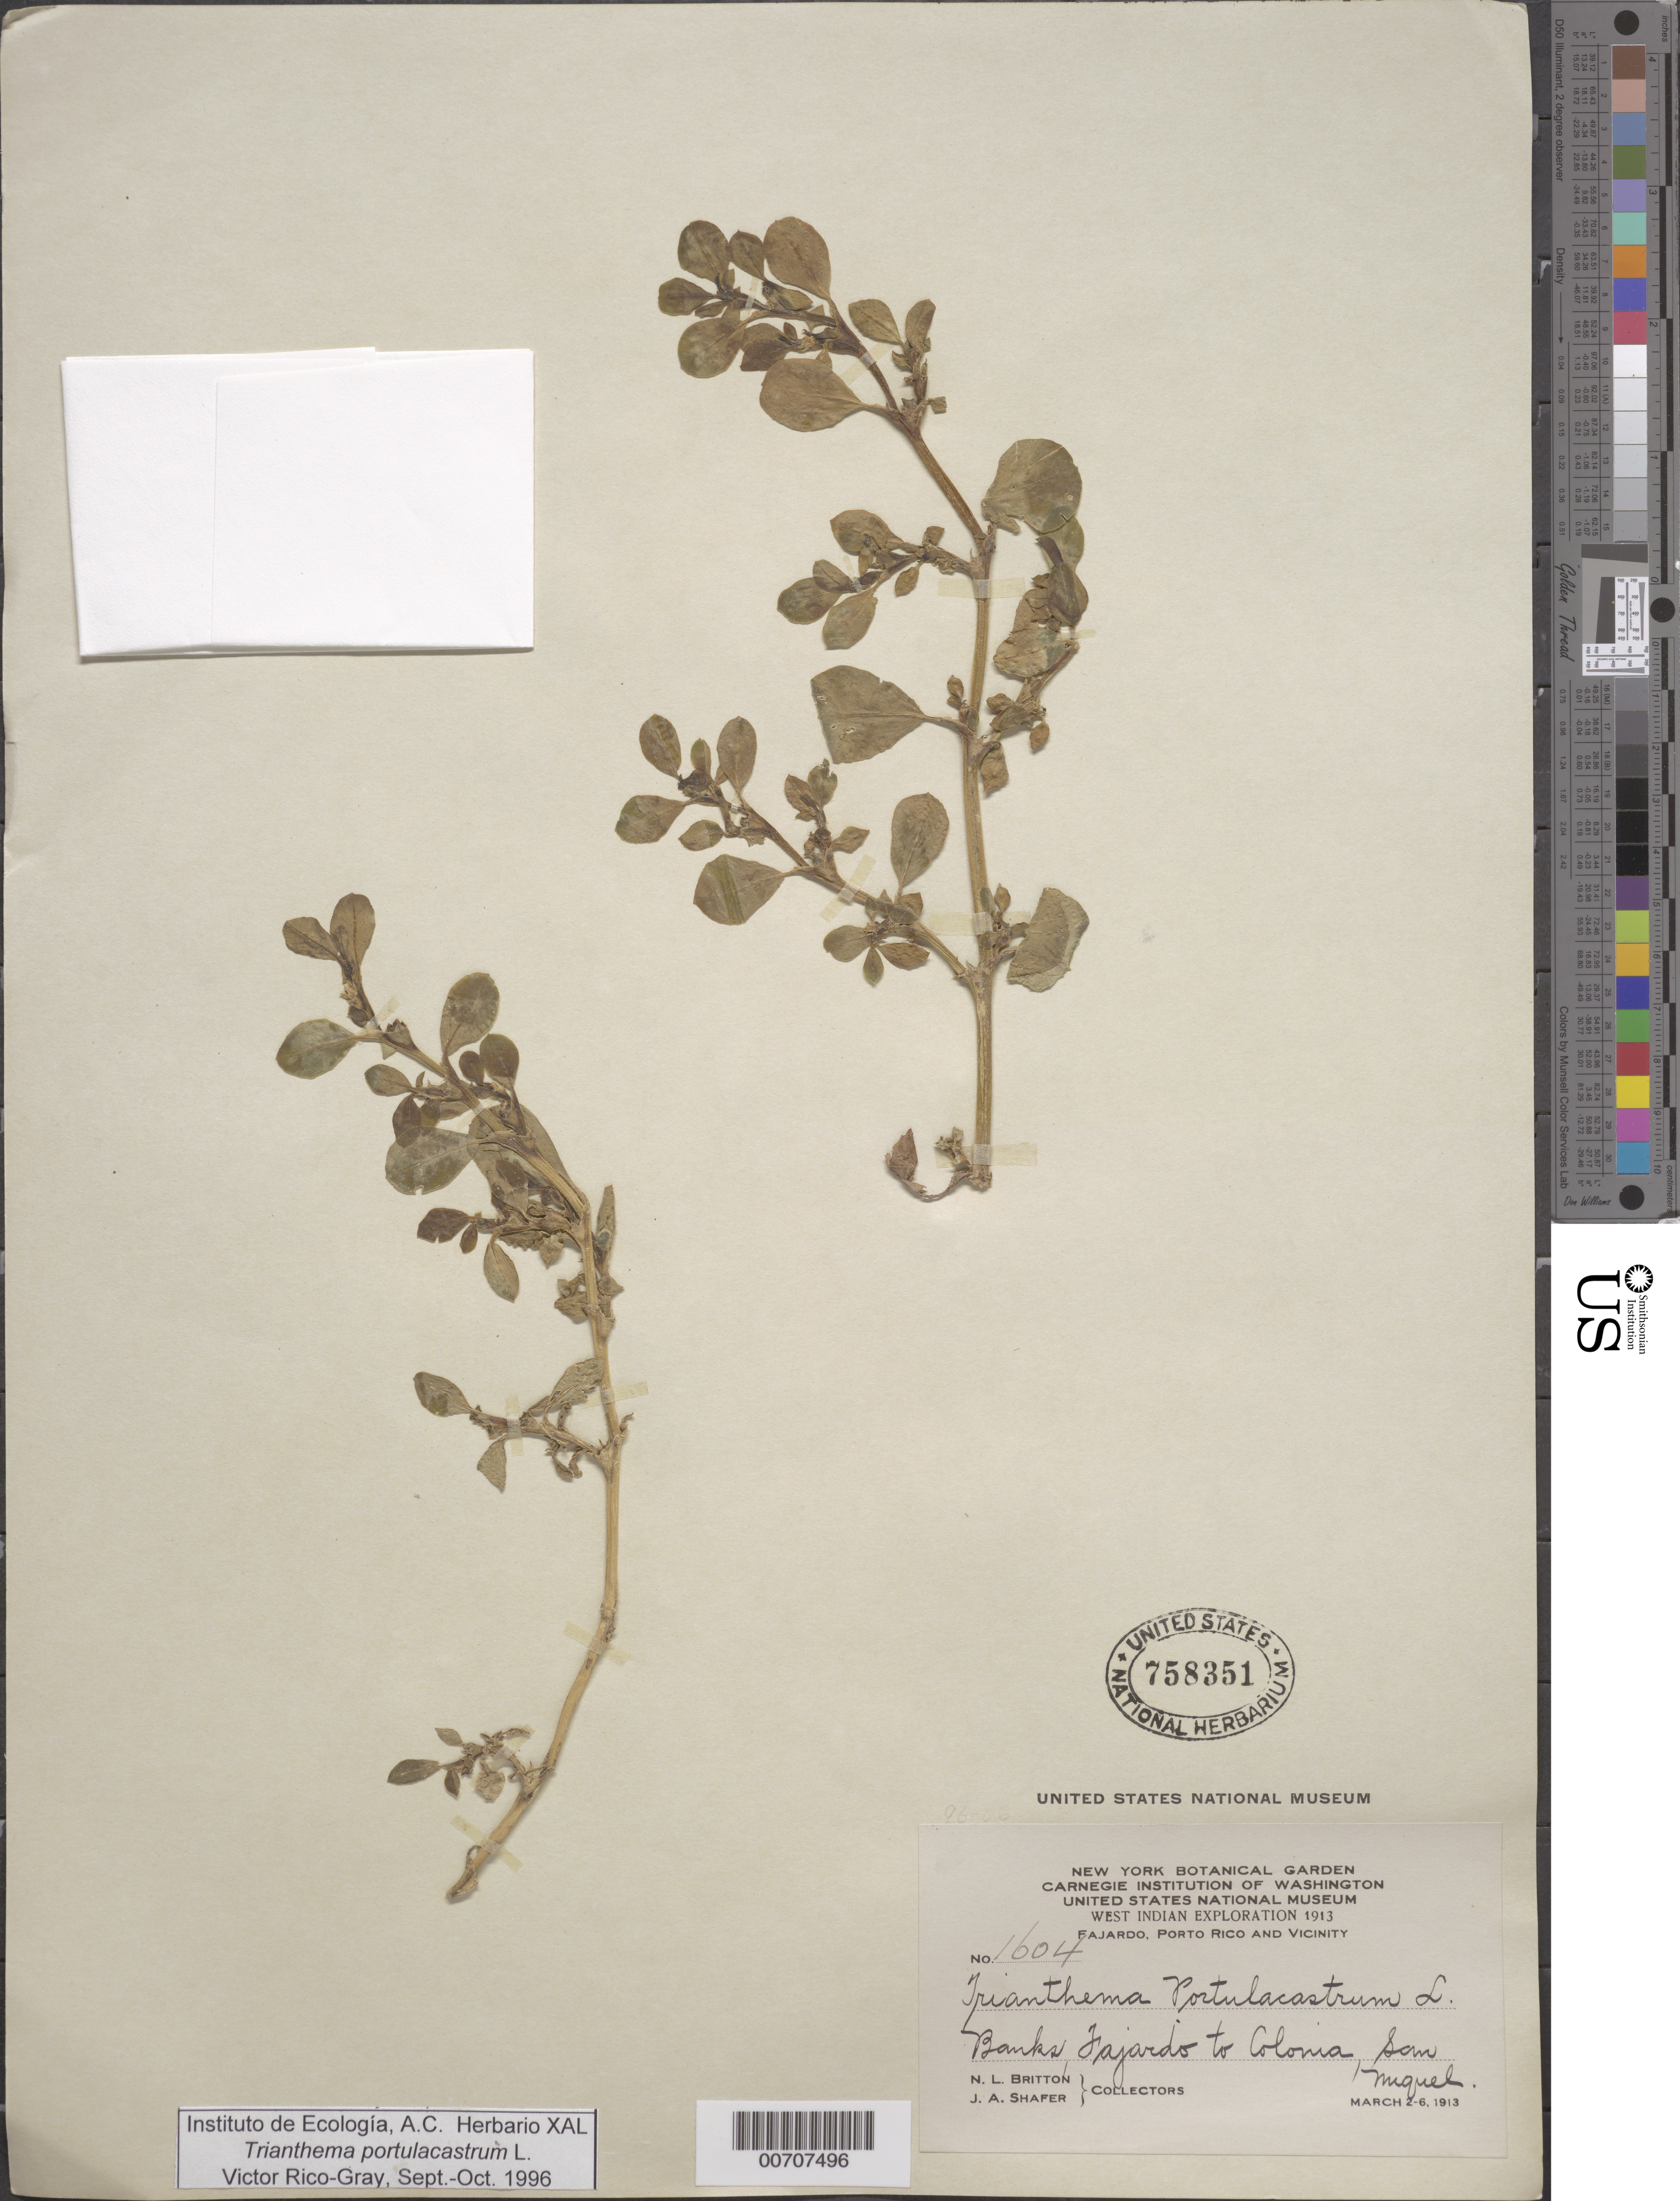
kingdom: Plantae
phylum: Tracheophyta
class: Magnoliopsida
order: Caryophyllales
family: Aizoaceae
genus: Trianthema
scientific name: Trianthema portulacastrum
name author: L.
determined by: Rico-Gray, V., (IEB), Instituto de Ecologia, A.C.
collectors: N. Britton & J. A. Shafer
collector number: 1604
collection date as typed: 02 Mar 1913 to 06 Mar 1913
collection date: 1913-03-02/1913-03-06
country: Puerto Rico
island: Greater Antilles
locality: Fajardo, vic of; Fajardo to Colonia, San Miguel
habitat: Banks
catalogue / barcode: US 758351